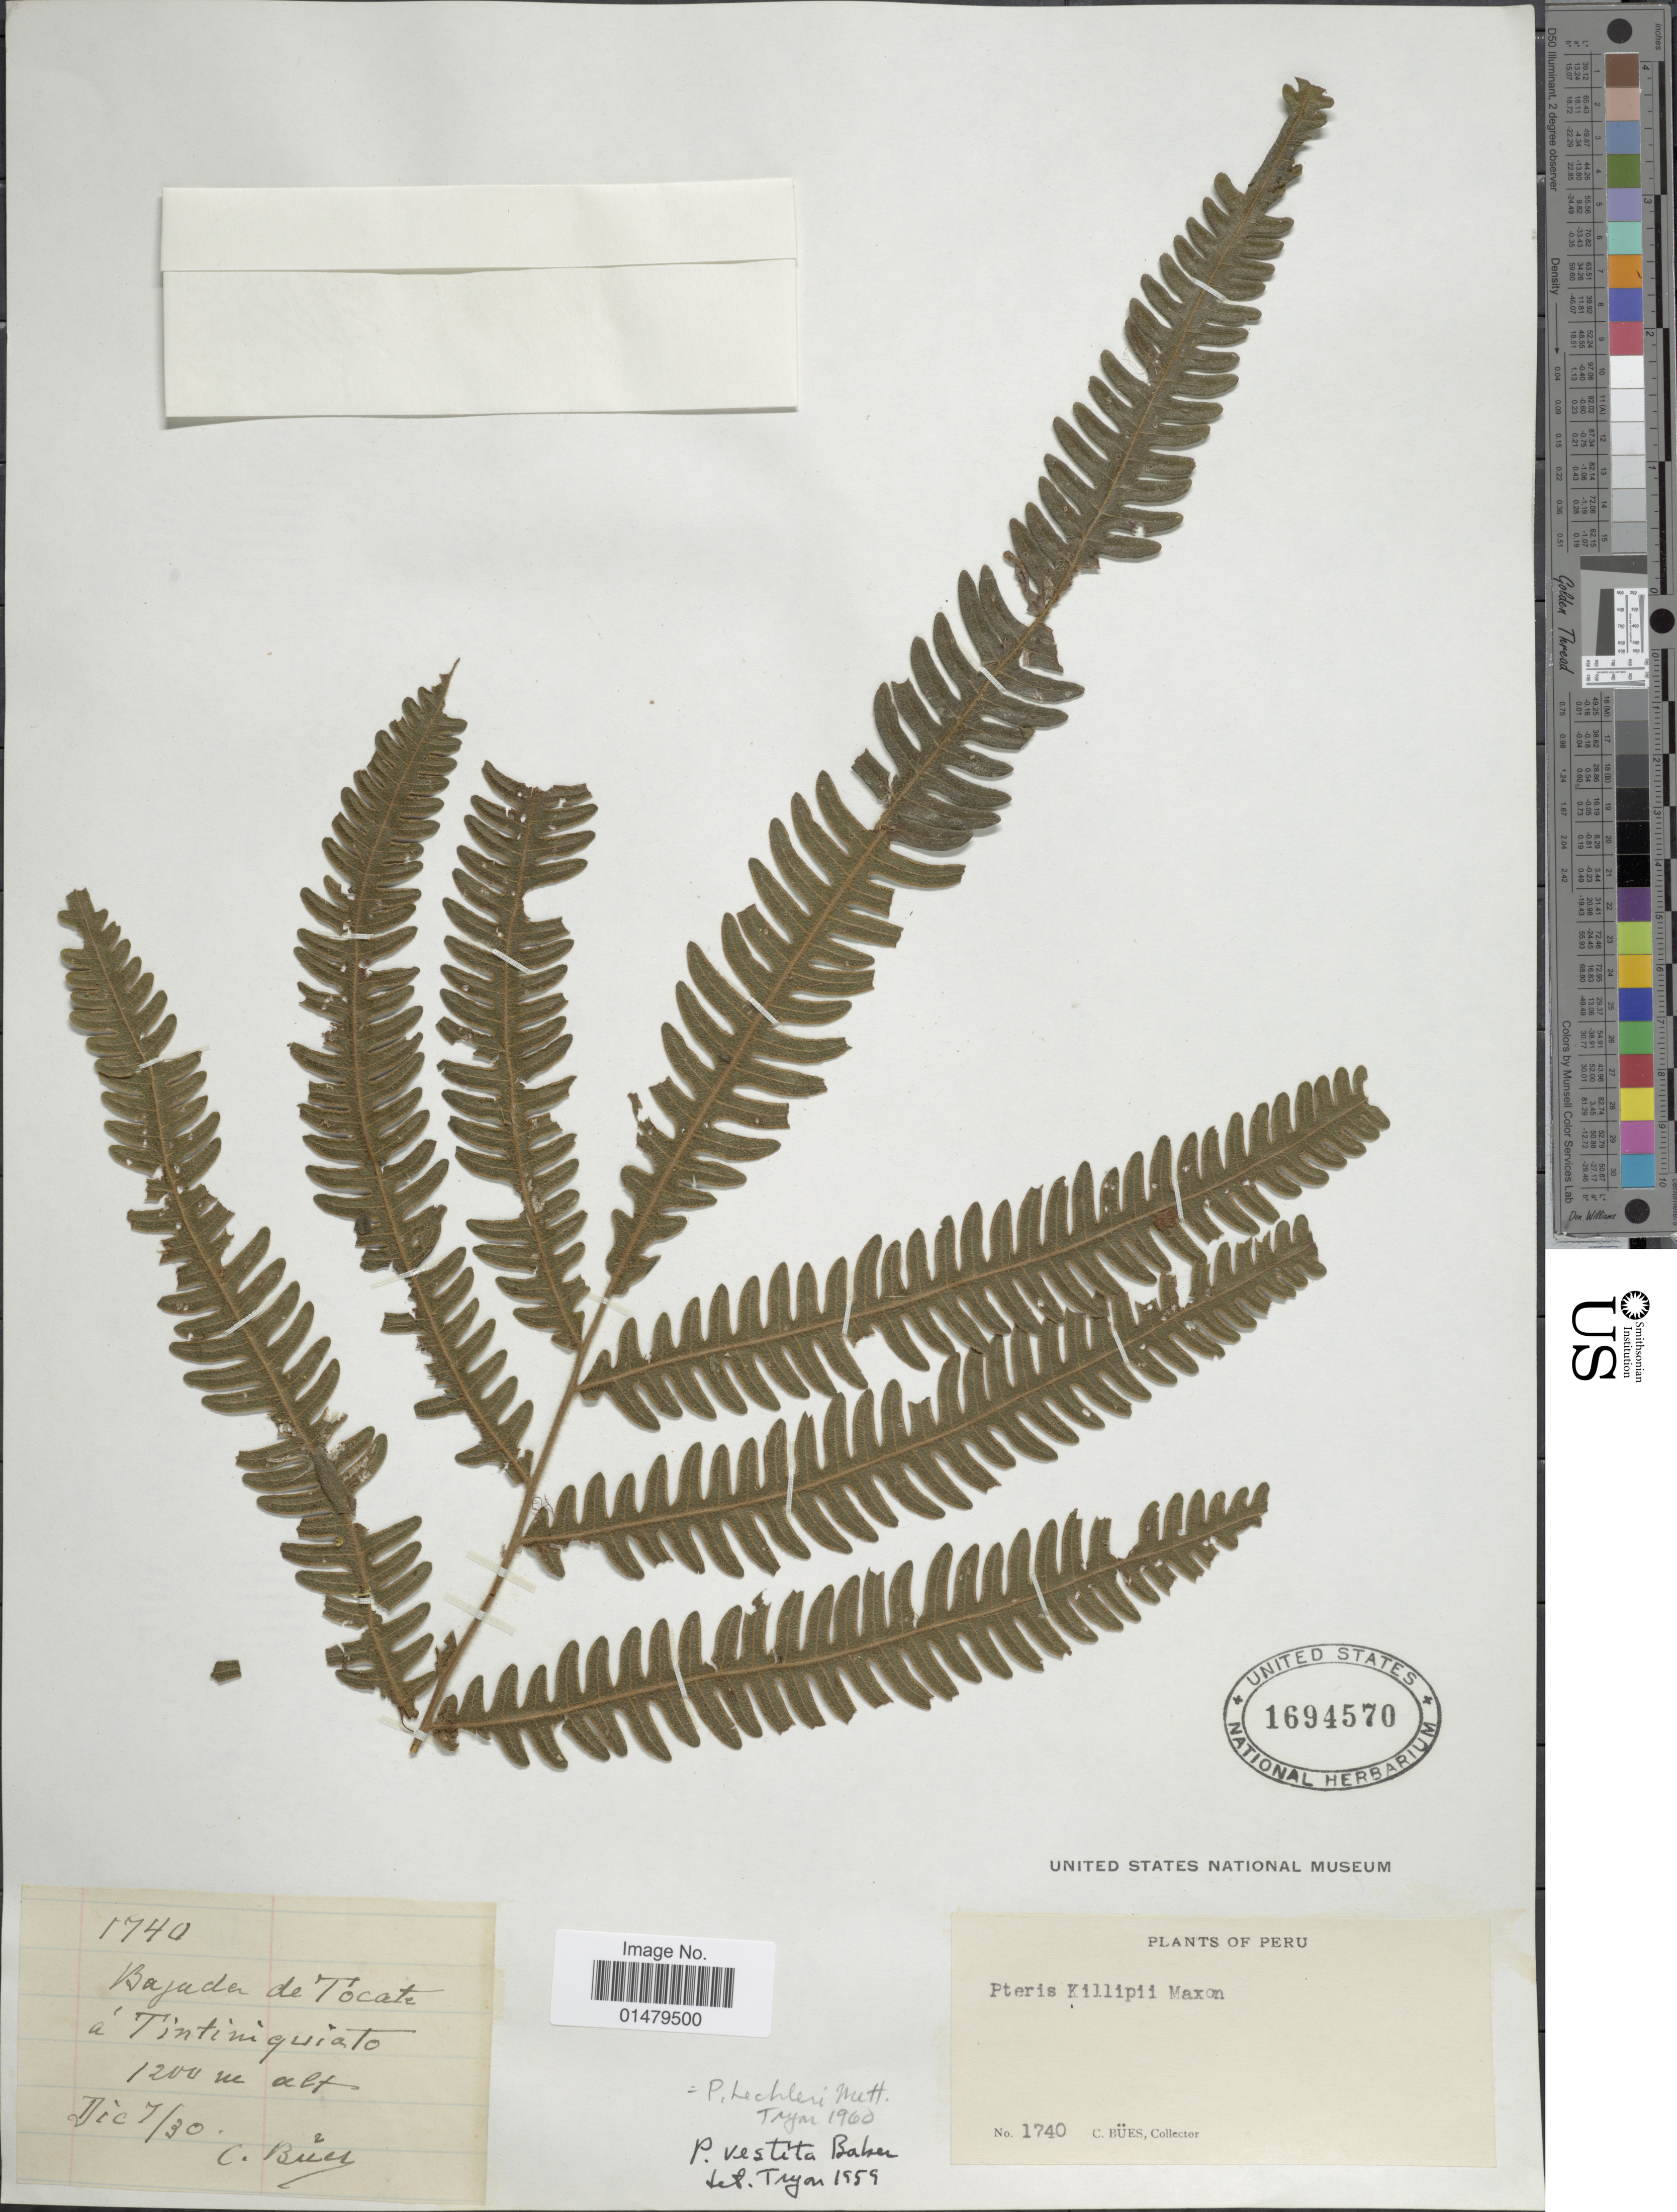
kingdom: Plantae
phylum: Tracheophyta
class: Polypodiopsida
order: Polypodiales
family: Pteridaceae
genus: Pteris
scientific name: Pteris lechleri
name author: Mett.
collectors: C. Bues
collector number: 1740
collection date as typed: Transcribed d/m/y: 7/12/30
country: Peru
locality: Bajader de Tocate a Tintiniquiato.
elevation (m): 1200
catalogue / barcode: US 1694570